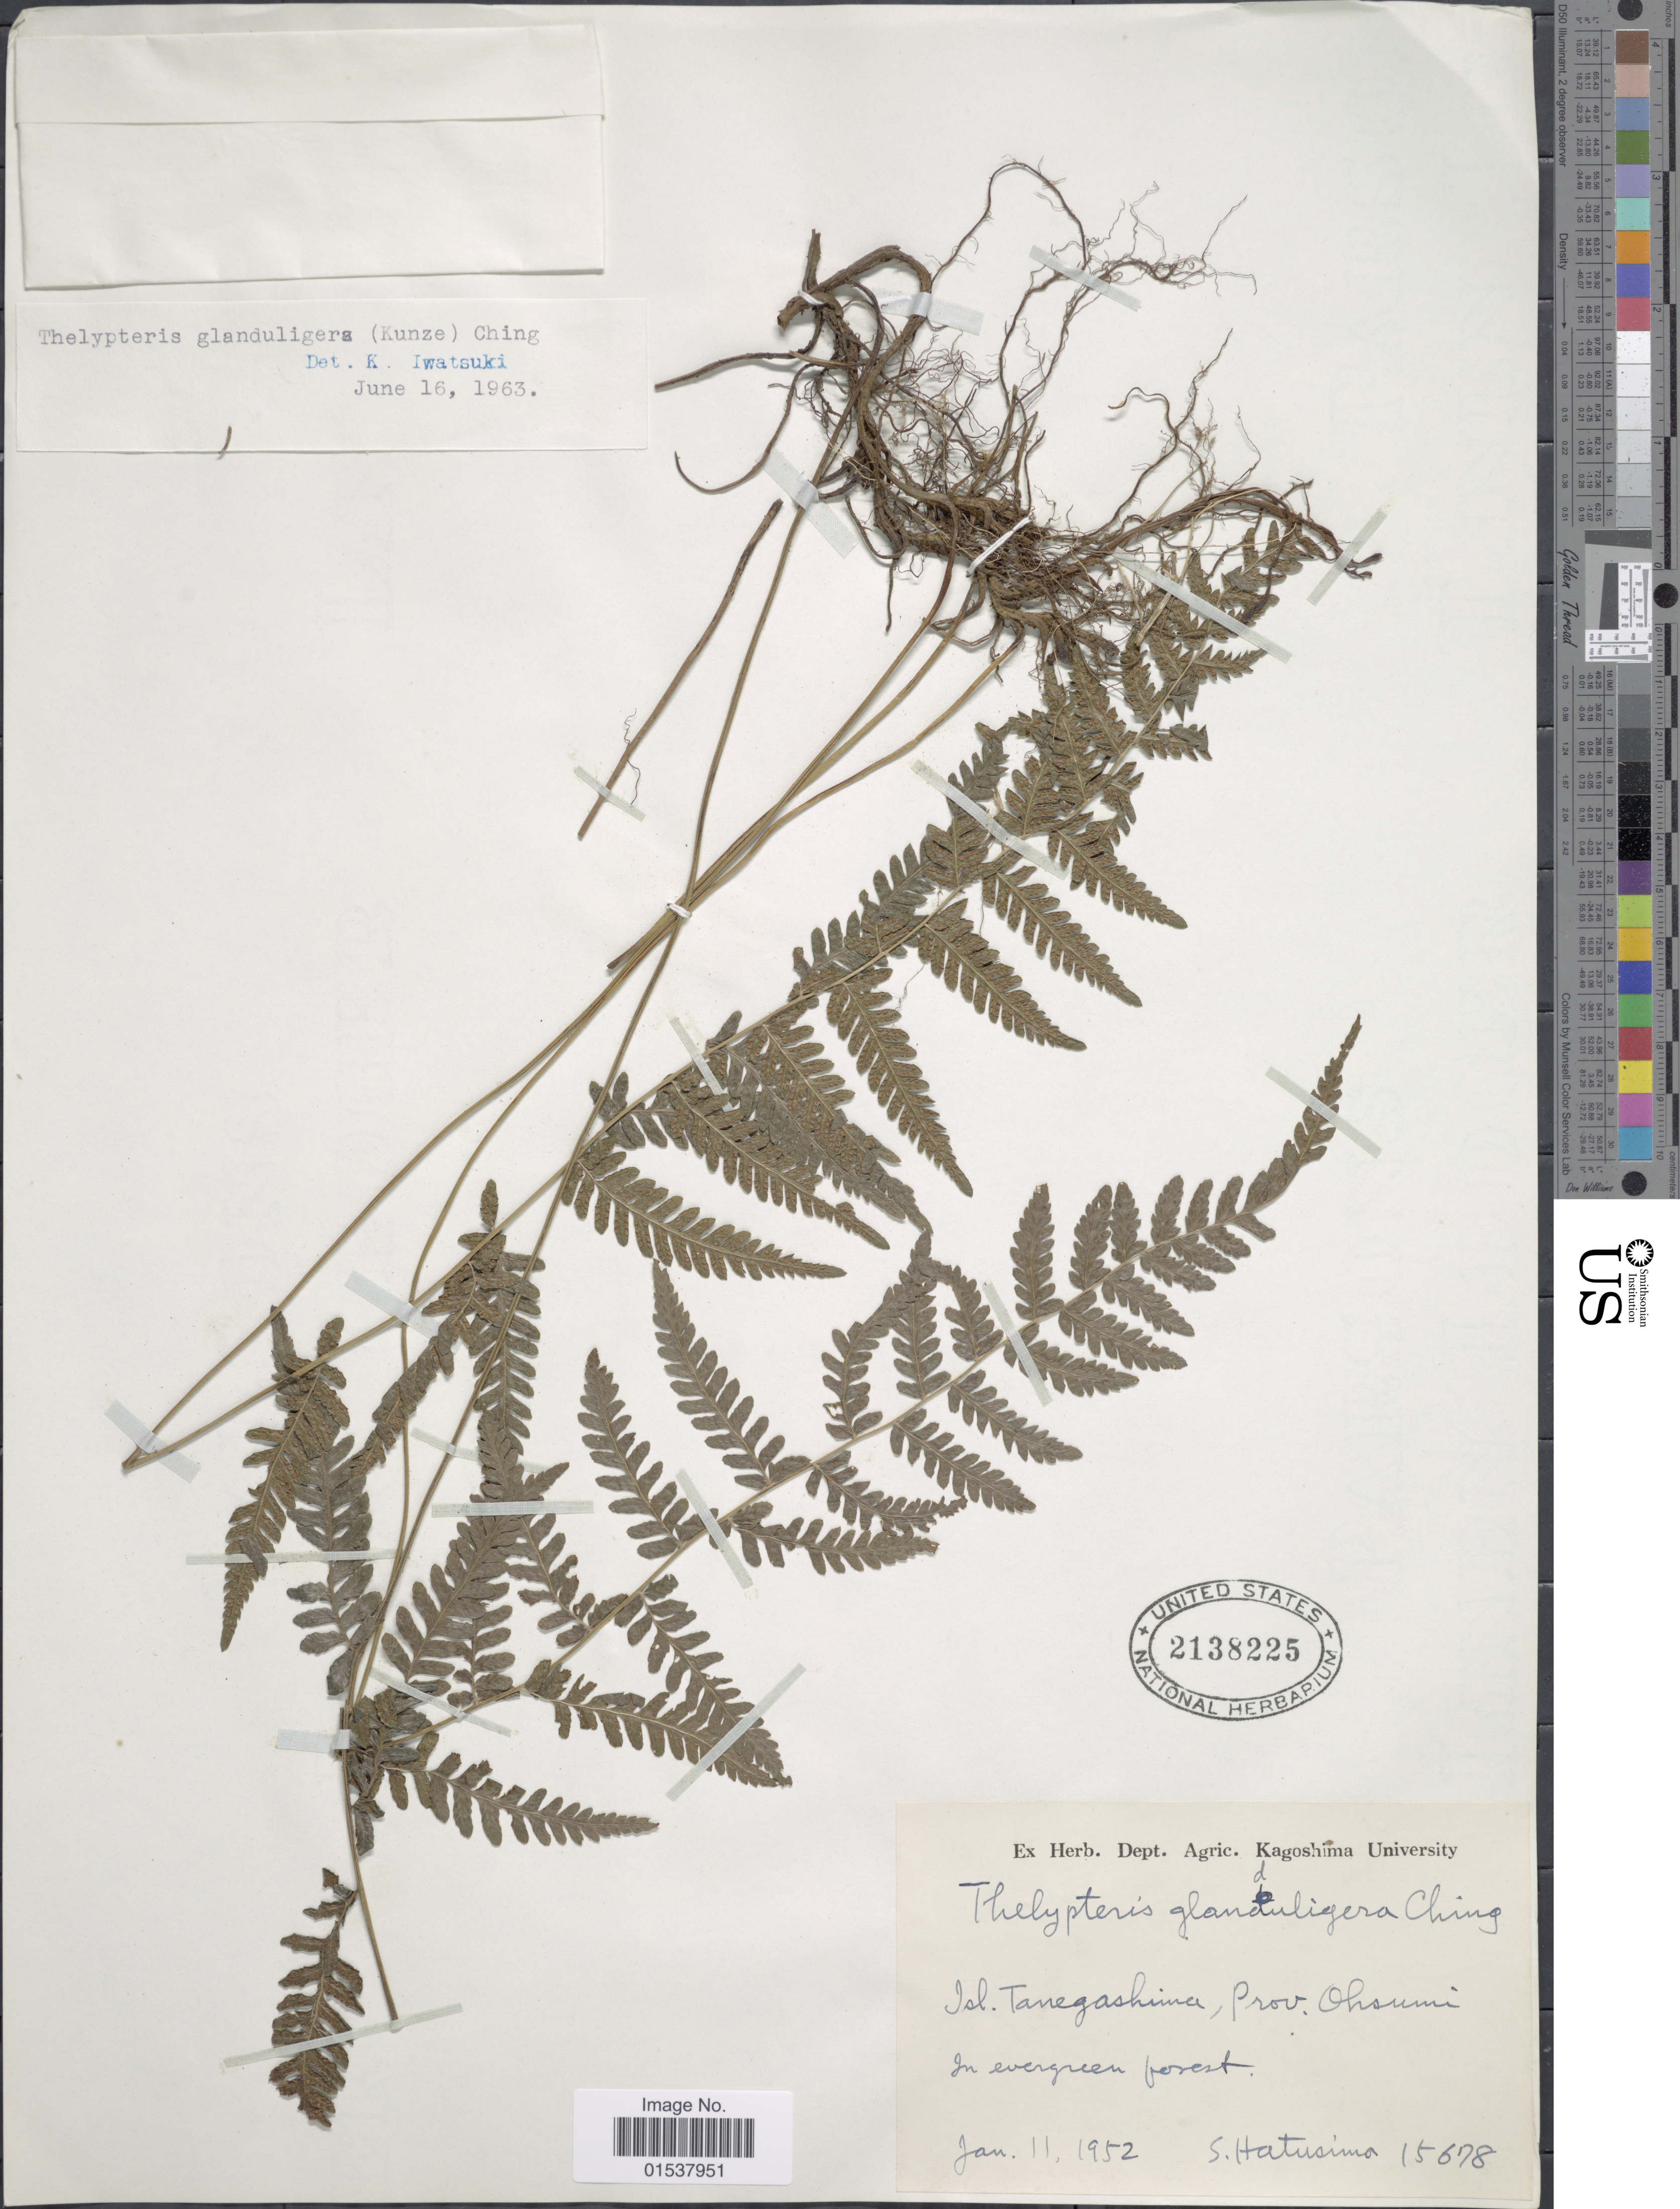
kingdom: Plantae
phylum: Tracheophyta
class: Polypodiopsida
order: Polypodiales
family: Thelypteridaceae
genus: Parathelypteris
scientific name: Parathelypteris glanduligera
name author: (Kunze) Ching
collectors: S. Hatusima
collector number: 15678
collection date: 1952-01-11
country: Japan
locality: Isl. Tanegashima, prov. Ohsumi, in evergreen forest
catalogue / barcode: US 2138225